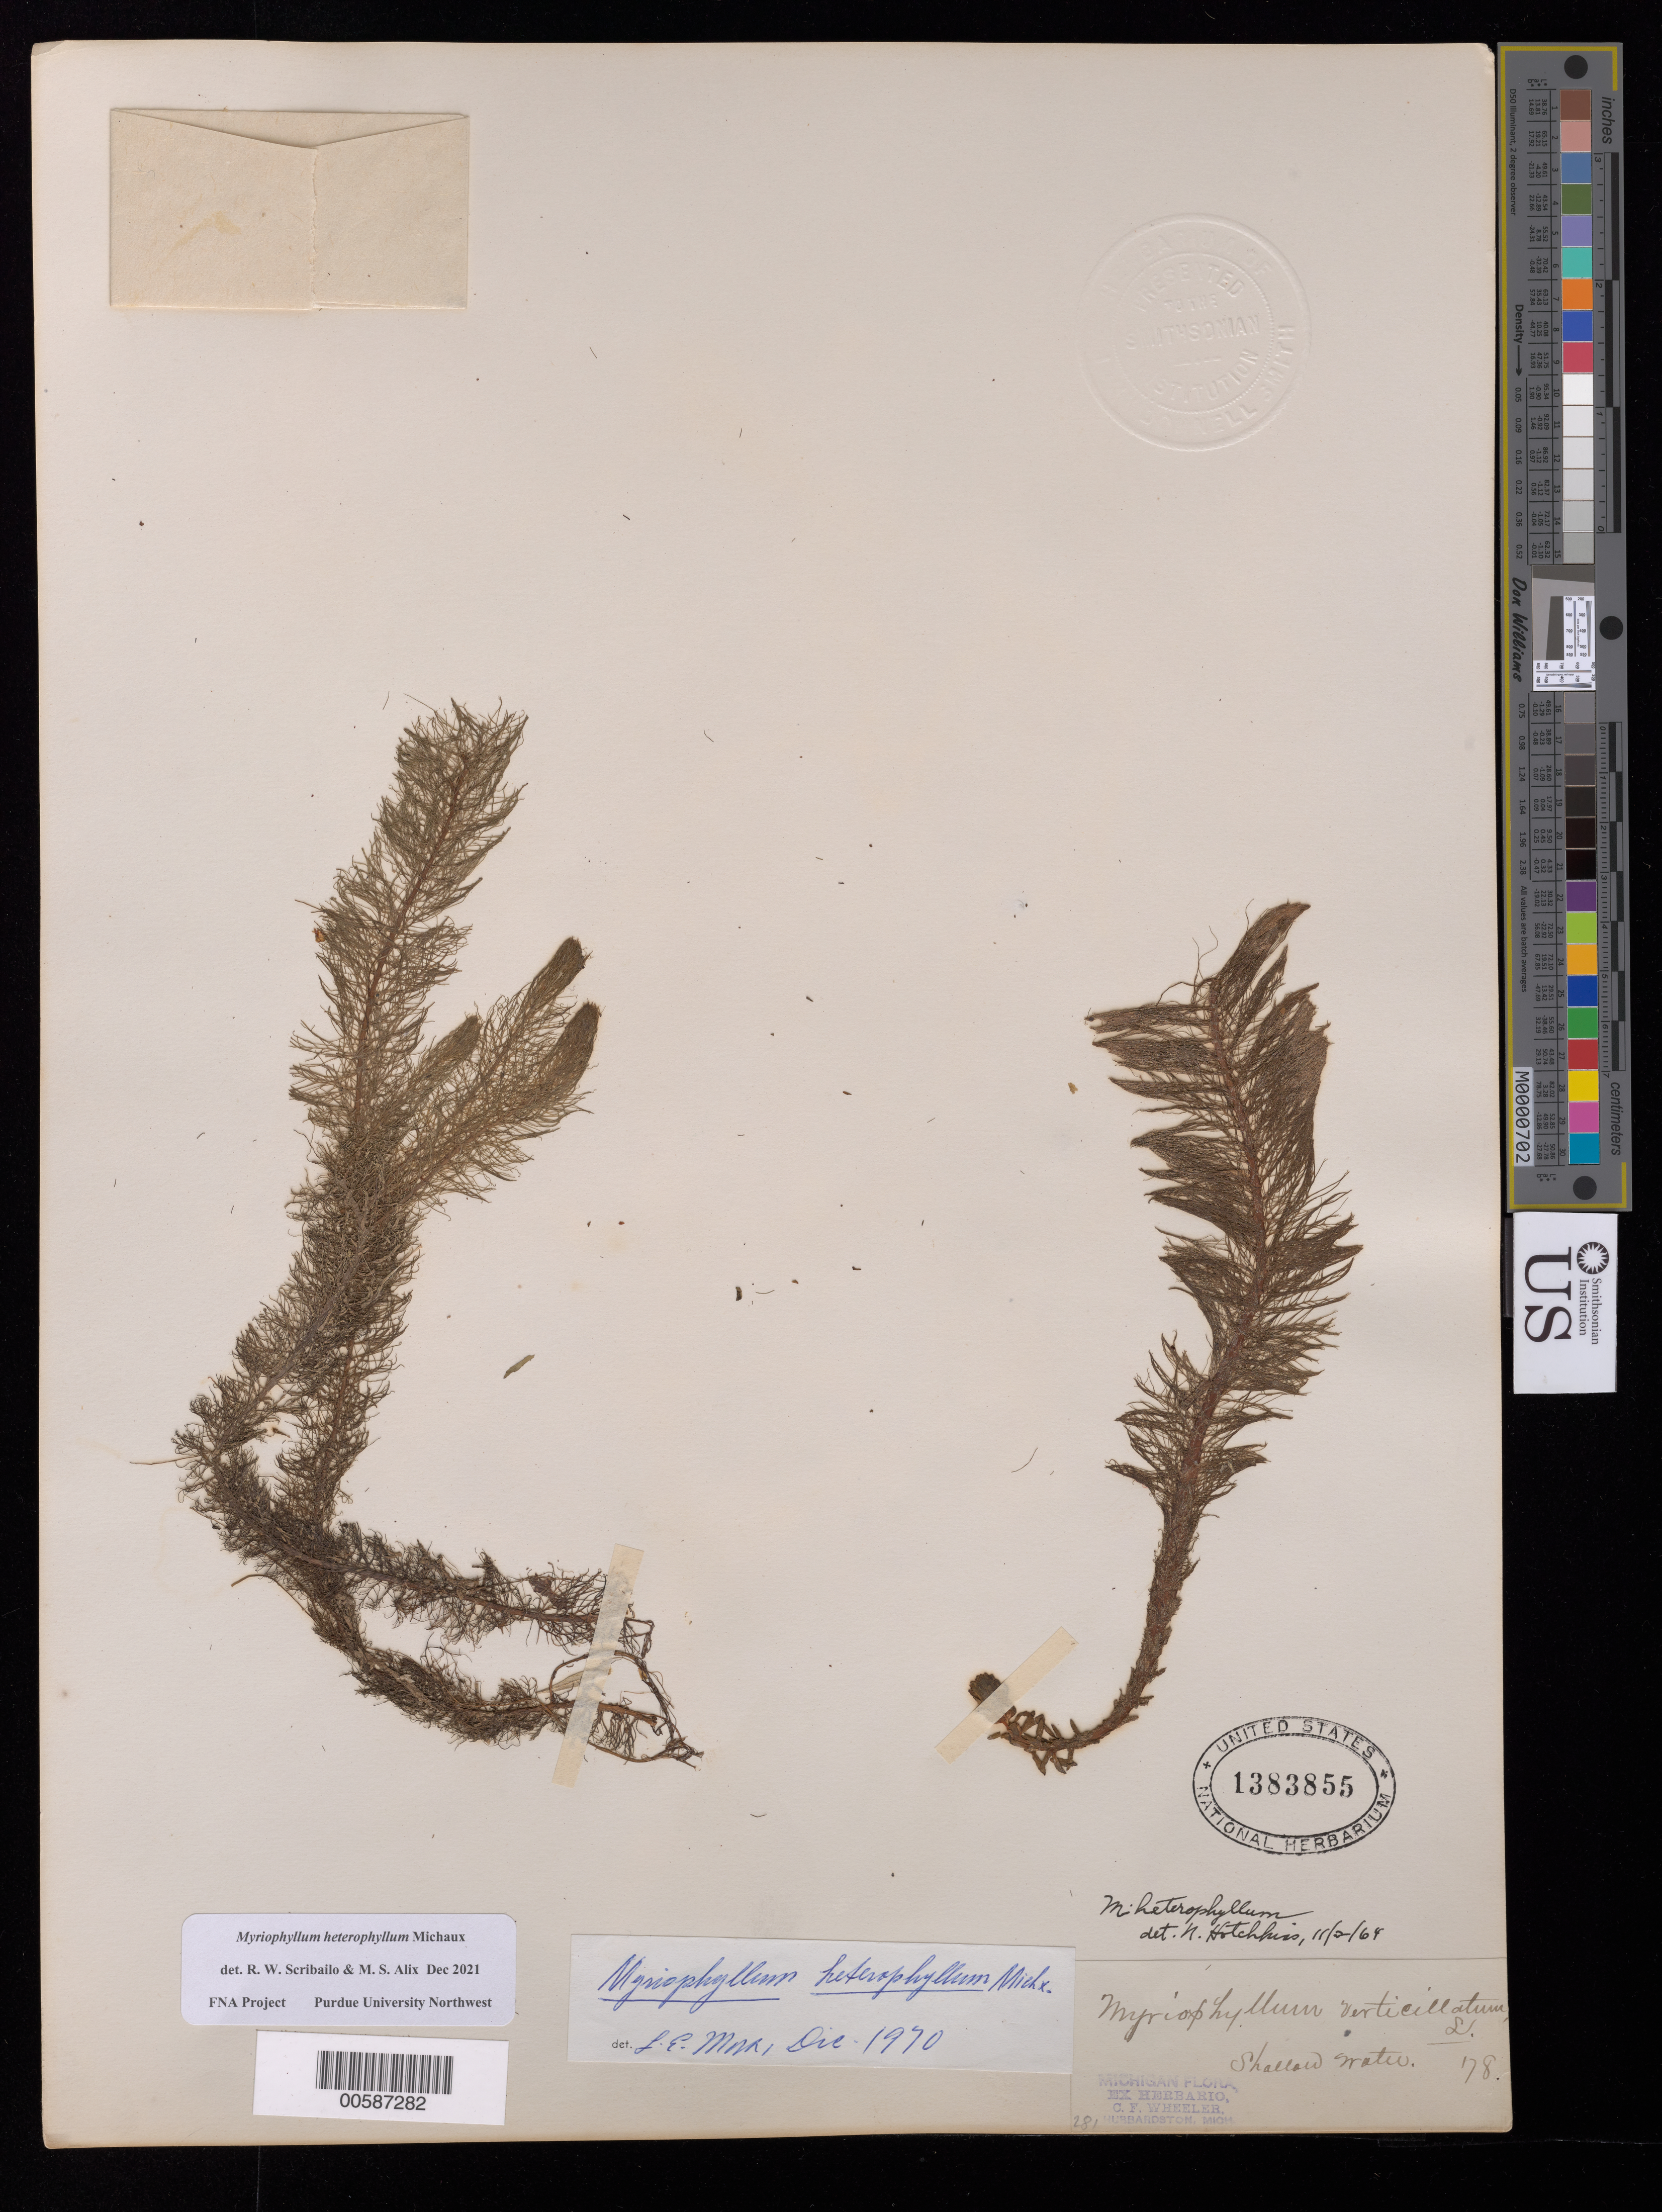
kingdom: Plantae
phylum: Tracheophyta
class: Magnoliopsida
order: Saxifragales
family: Haloragaceae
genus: Myriophyllum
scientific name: Myriophyllum heterophyllum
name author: Michx.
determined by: Scribailo, R. W.; Alix, M. S.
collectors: C. Wheeler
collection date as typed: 1878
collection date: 1878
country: United States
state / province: Michigan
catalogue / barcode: US 1383855